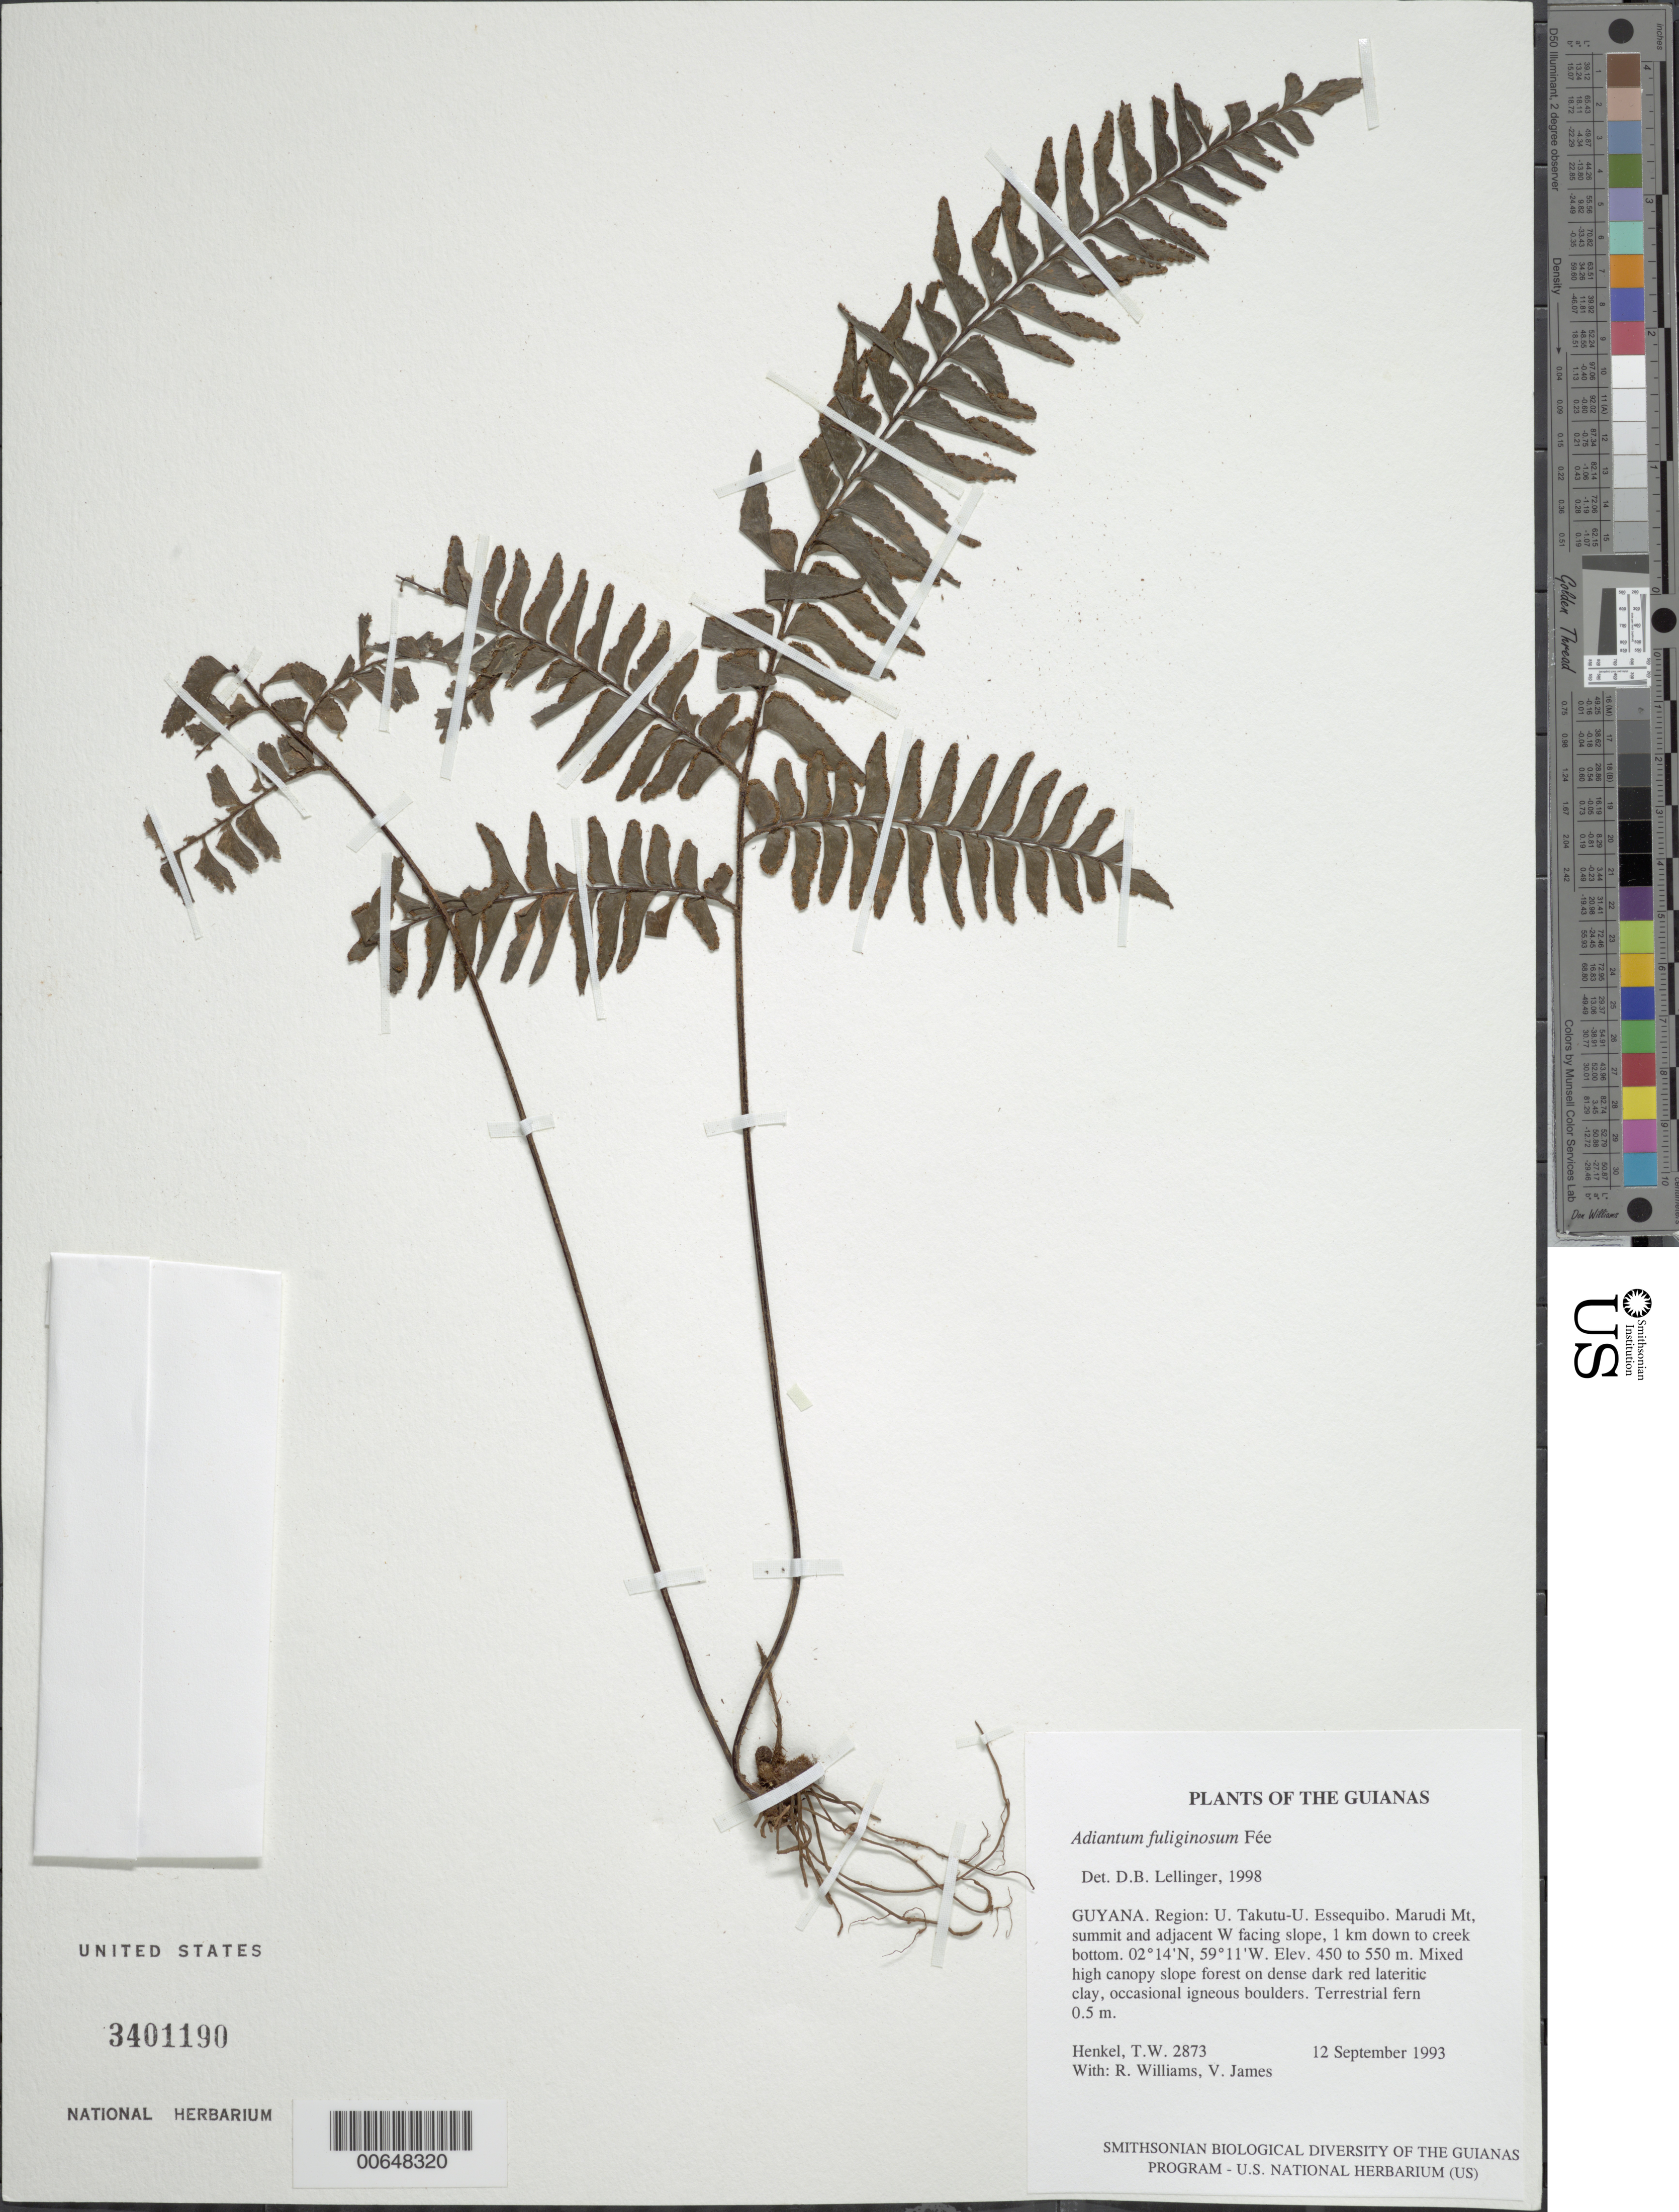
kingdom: Plantae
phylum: Tracheophyta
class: Polypodiopsida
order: Polypodiales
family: Pteridaceae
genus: Adiantum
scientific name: Adiantum fuliginosum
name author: Fée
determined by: Lellinger, David B., (BOT), Smithsonian Institution - National Museum of Natural History (UNITED STATES)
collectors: T. Henkel, R. Williams & V. James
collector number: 2873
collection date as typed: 12 September 1993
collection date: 1993-09-12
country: Guyana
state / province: U. Takutu-U. Essequibo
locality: Marudi Mt, summit and adjacent W facing slope, 1 km down to creek bottom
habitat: Mixed high canopy slope forest on dense dark red lateritic clay, occasional igneous boulders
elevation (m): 450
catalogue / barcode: US 3401190